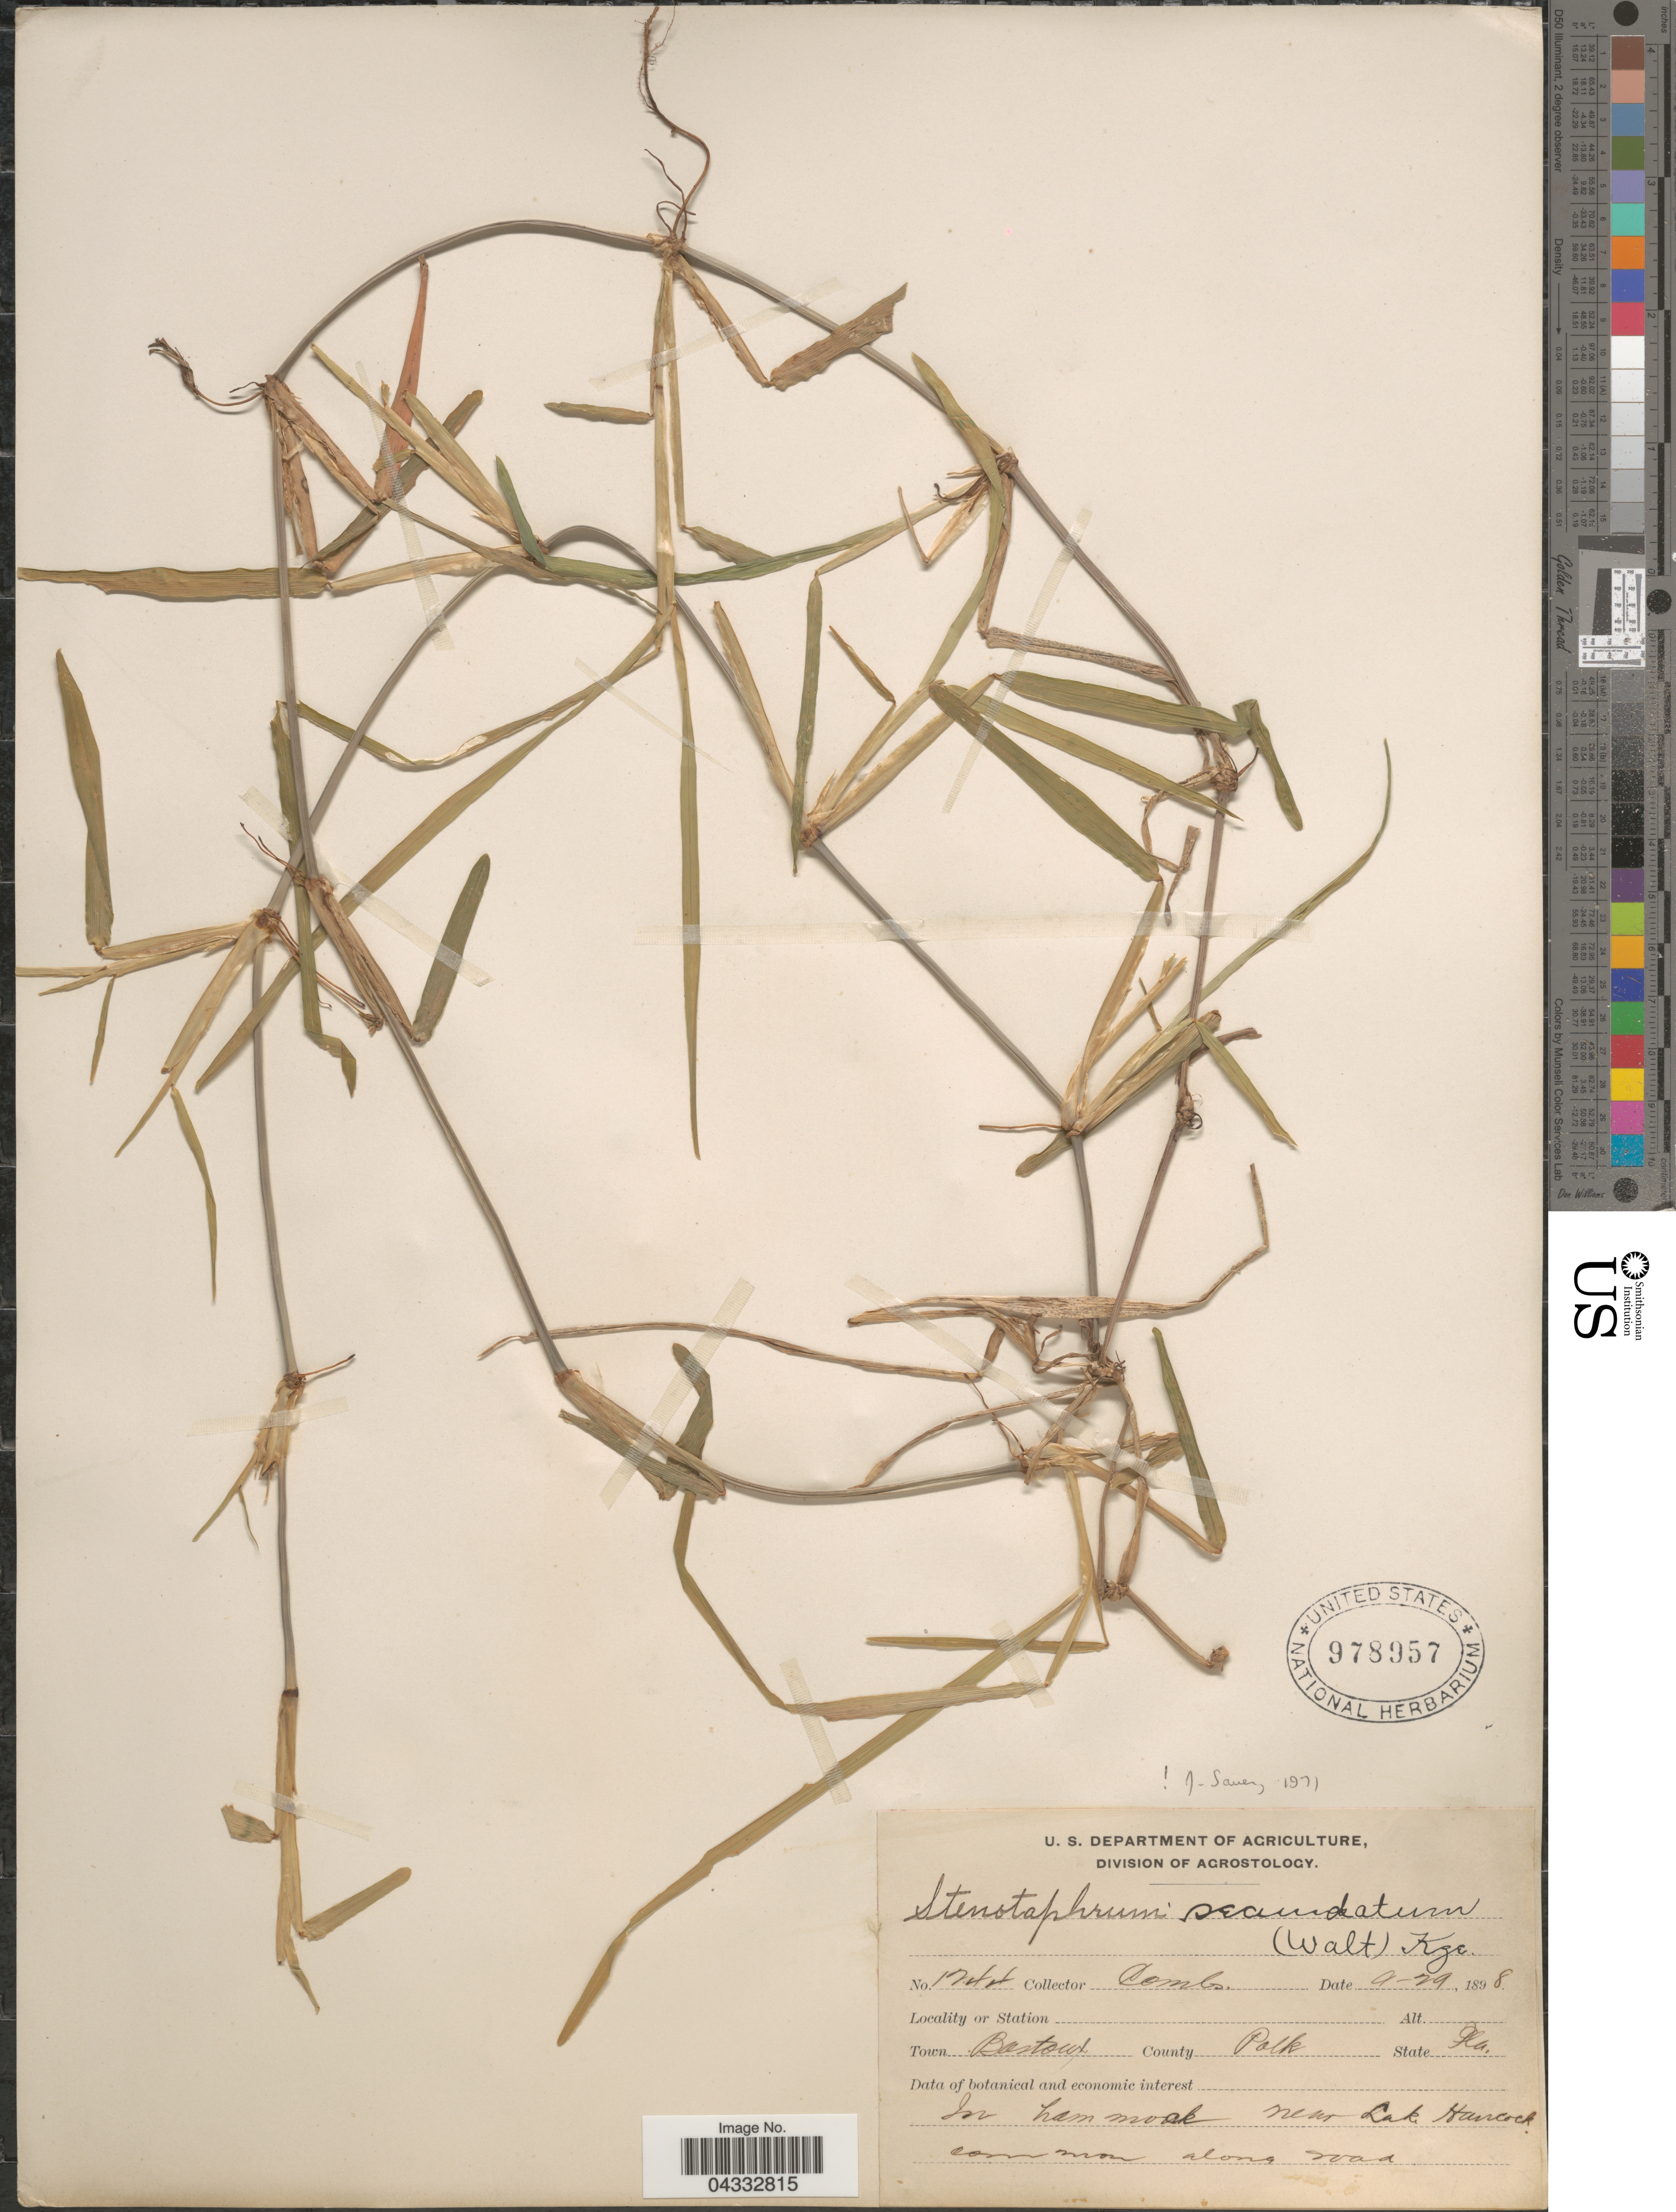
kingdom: Plantae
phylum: Tracheophyta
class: Liliopsida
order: Poales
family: Poaceae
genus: Stenotaphrum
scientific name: Stenotaphrum secundatum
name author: (Walter) Kuntze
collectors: -. Combs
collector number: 1244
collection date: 1898-09-29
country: United States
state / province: Florida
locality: Town Bartow. County Polk. In hammock near Lake Hancock.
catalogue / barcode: US 978957